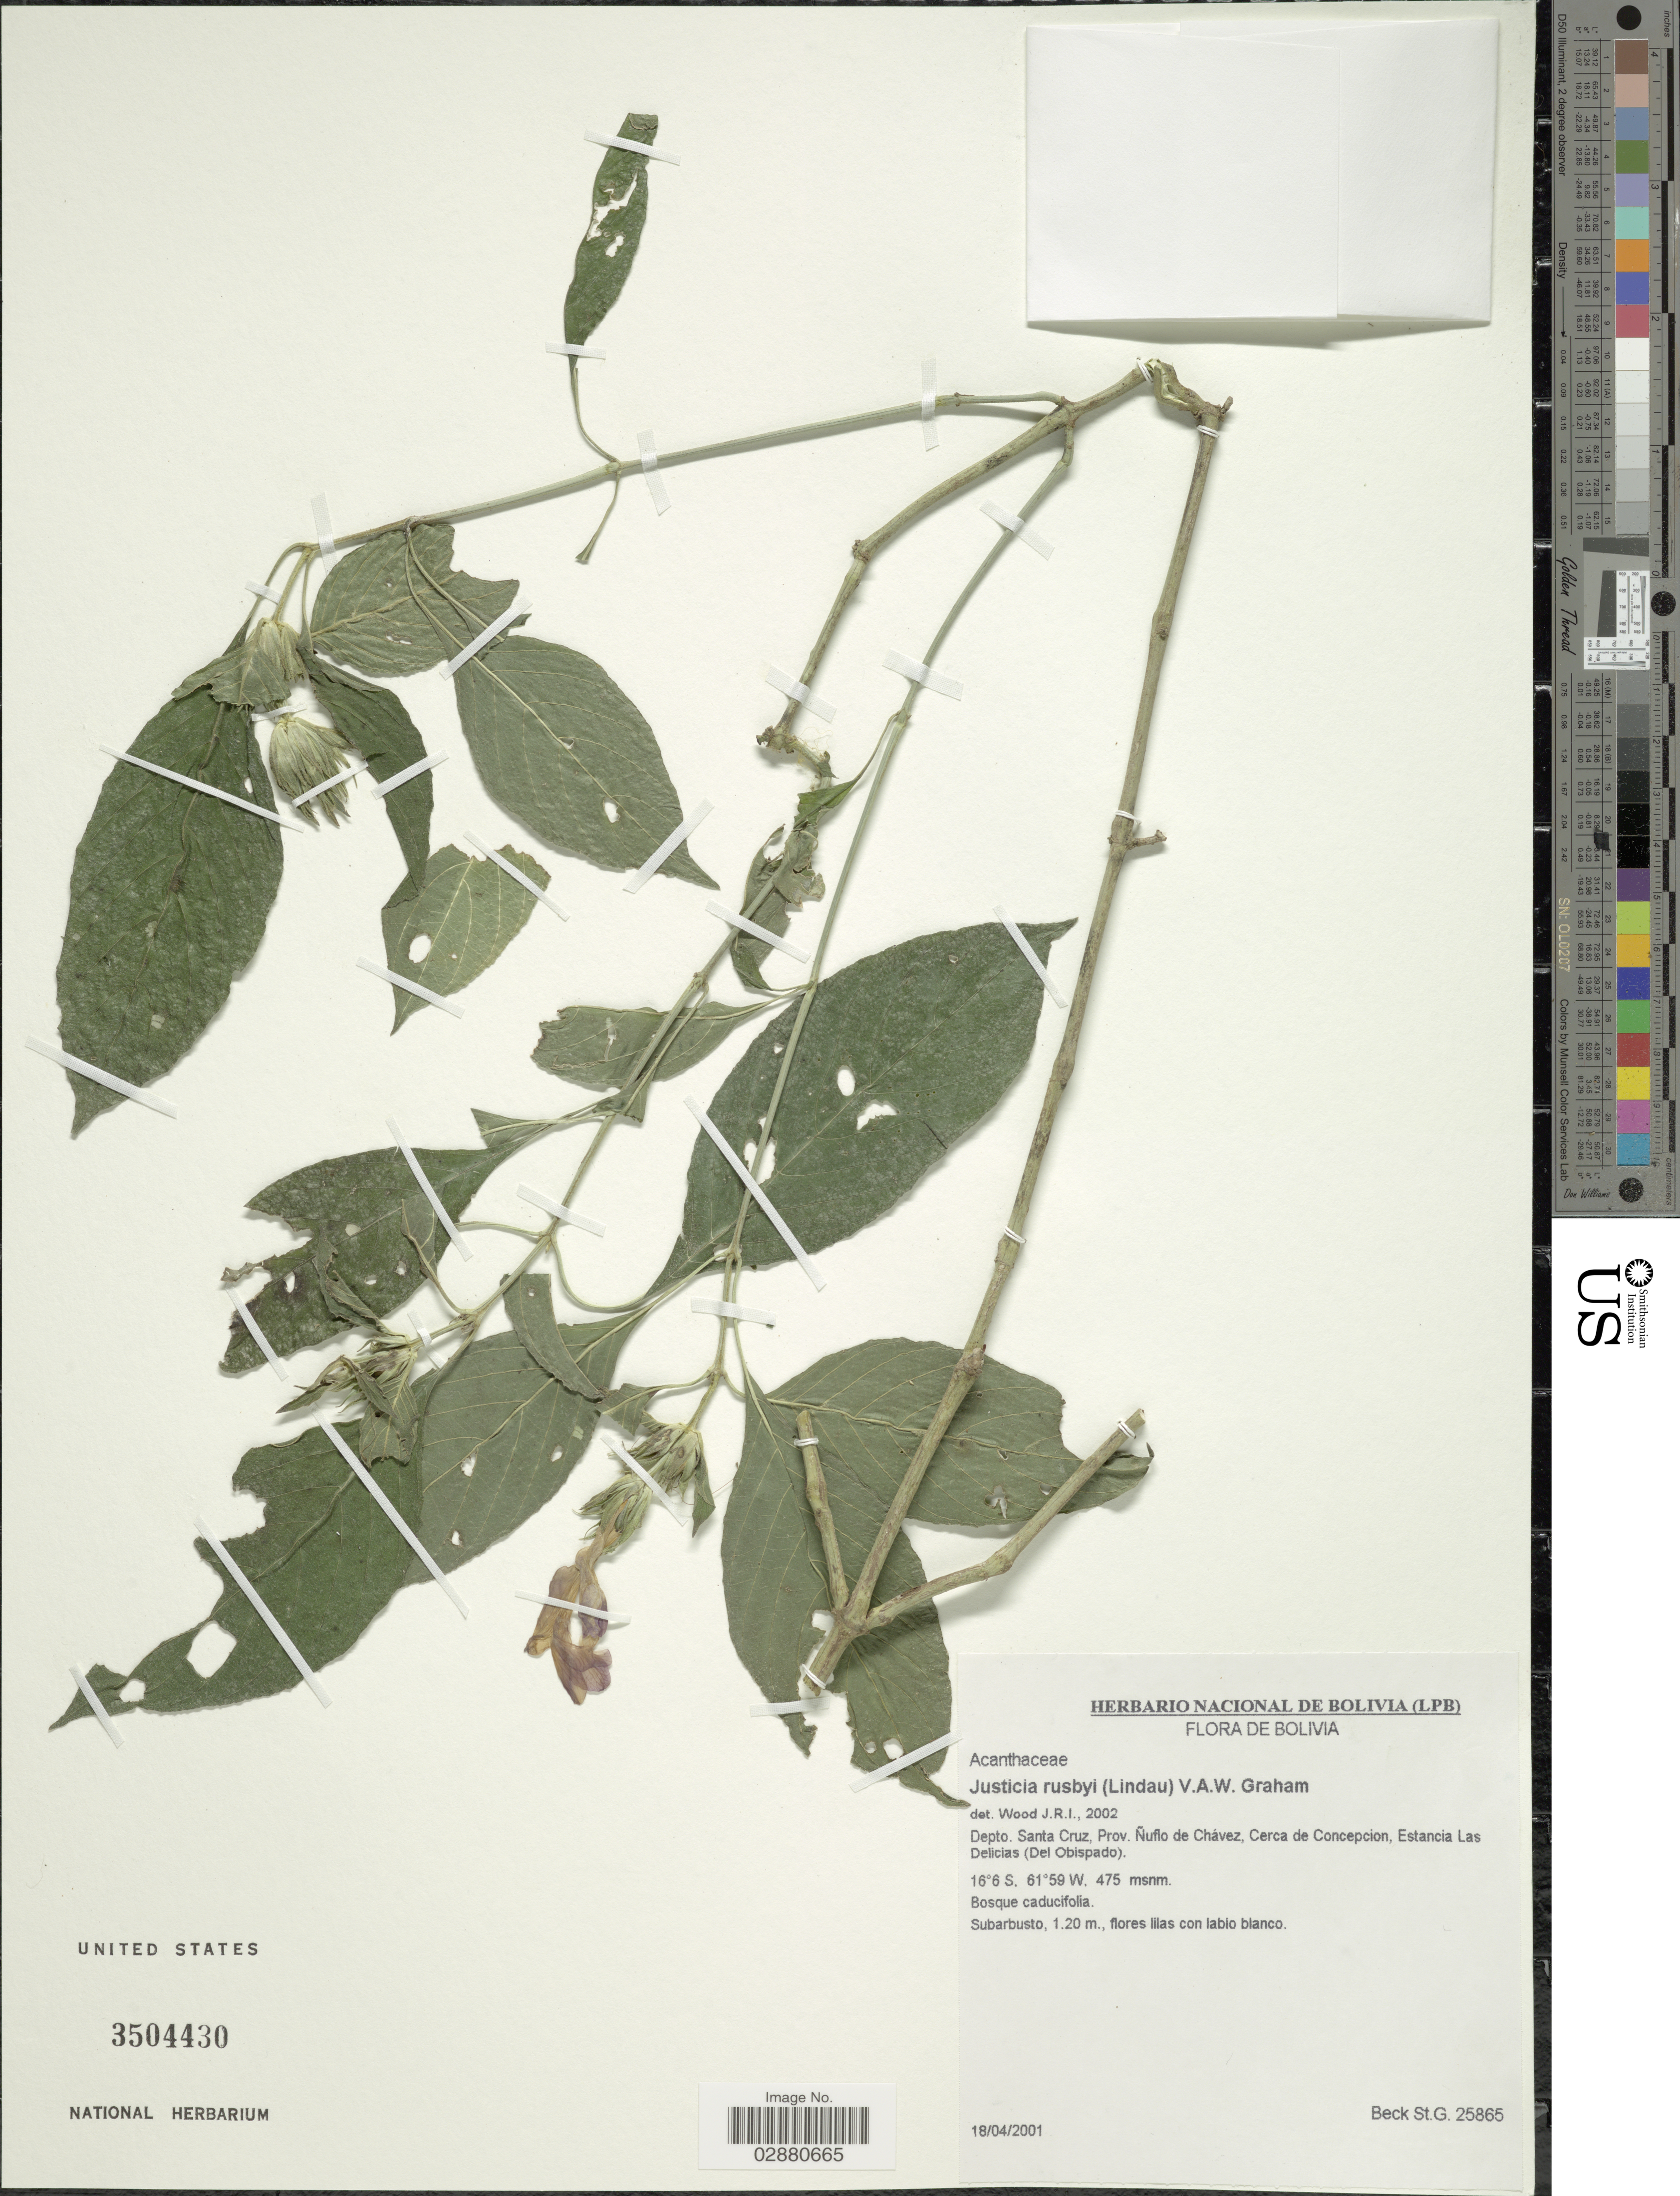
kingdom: Plantae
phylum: Tracheophyta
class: Magnoliopsida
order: Lamiales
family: Acanthaceae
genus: Justicia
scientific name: Justicia rusbyi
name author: (Lindau) V.A.W. Graham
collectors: S. G. Beck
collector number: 25865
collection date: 2001-04-18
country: Bolivia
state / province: Santa Cruz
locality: Depto. Santa Cruz, Prov. Ñuflo de Chávez, Cerca de Concepcion, Estancia Las Delicias (Del Obispado).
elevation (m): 475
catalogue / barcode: US 3504430